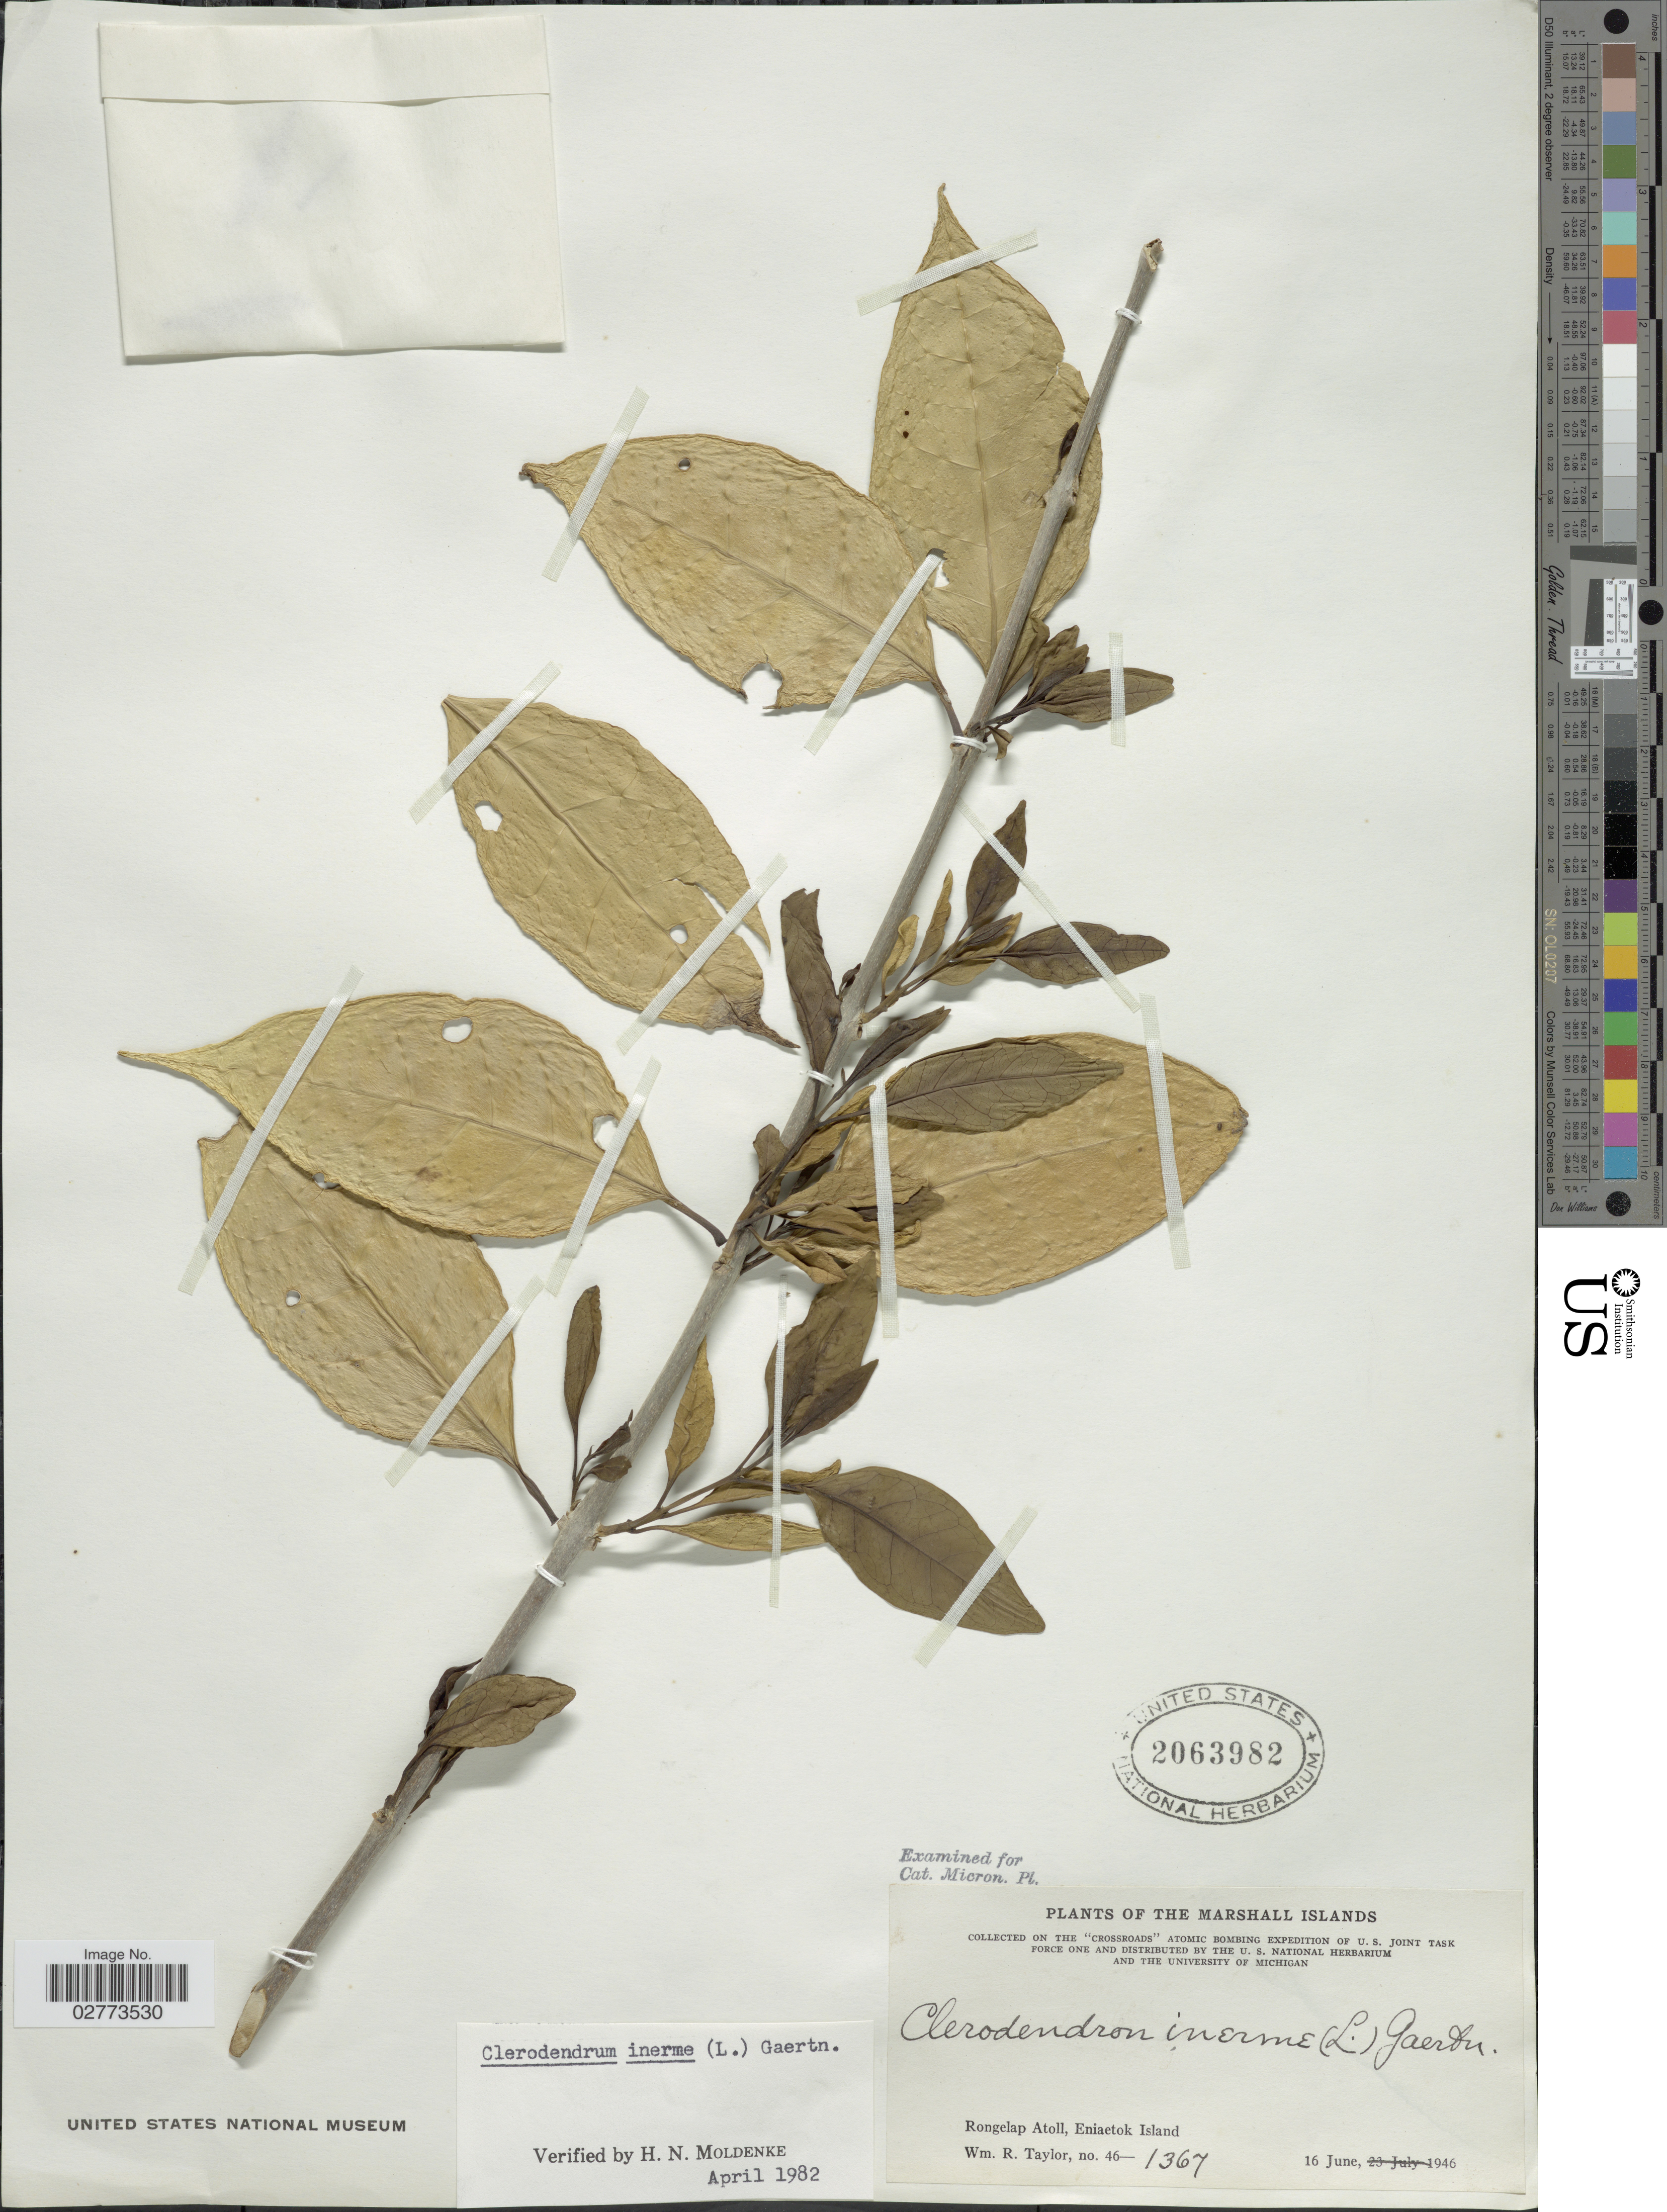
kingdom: Plantae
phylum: Tracheophyta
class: Magnoliopsida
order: Lamiales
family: Lamiaceae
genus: Clerodendrum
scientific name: Clerodendrum inerme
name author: (L.) Gaertn.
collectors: W. R. Taylor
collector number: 46-1367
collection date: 1946-06-16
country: Marshall Islands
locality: Rongelap Atoll, Eniaetok Island.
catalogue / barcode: US 2063982